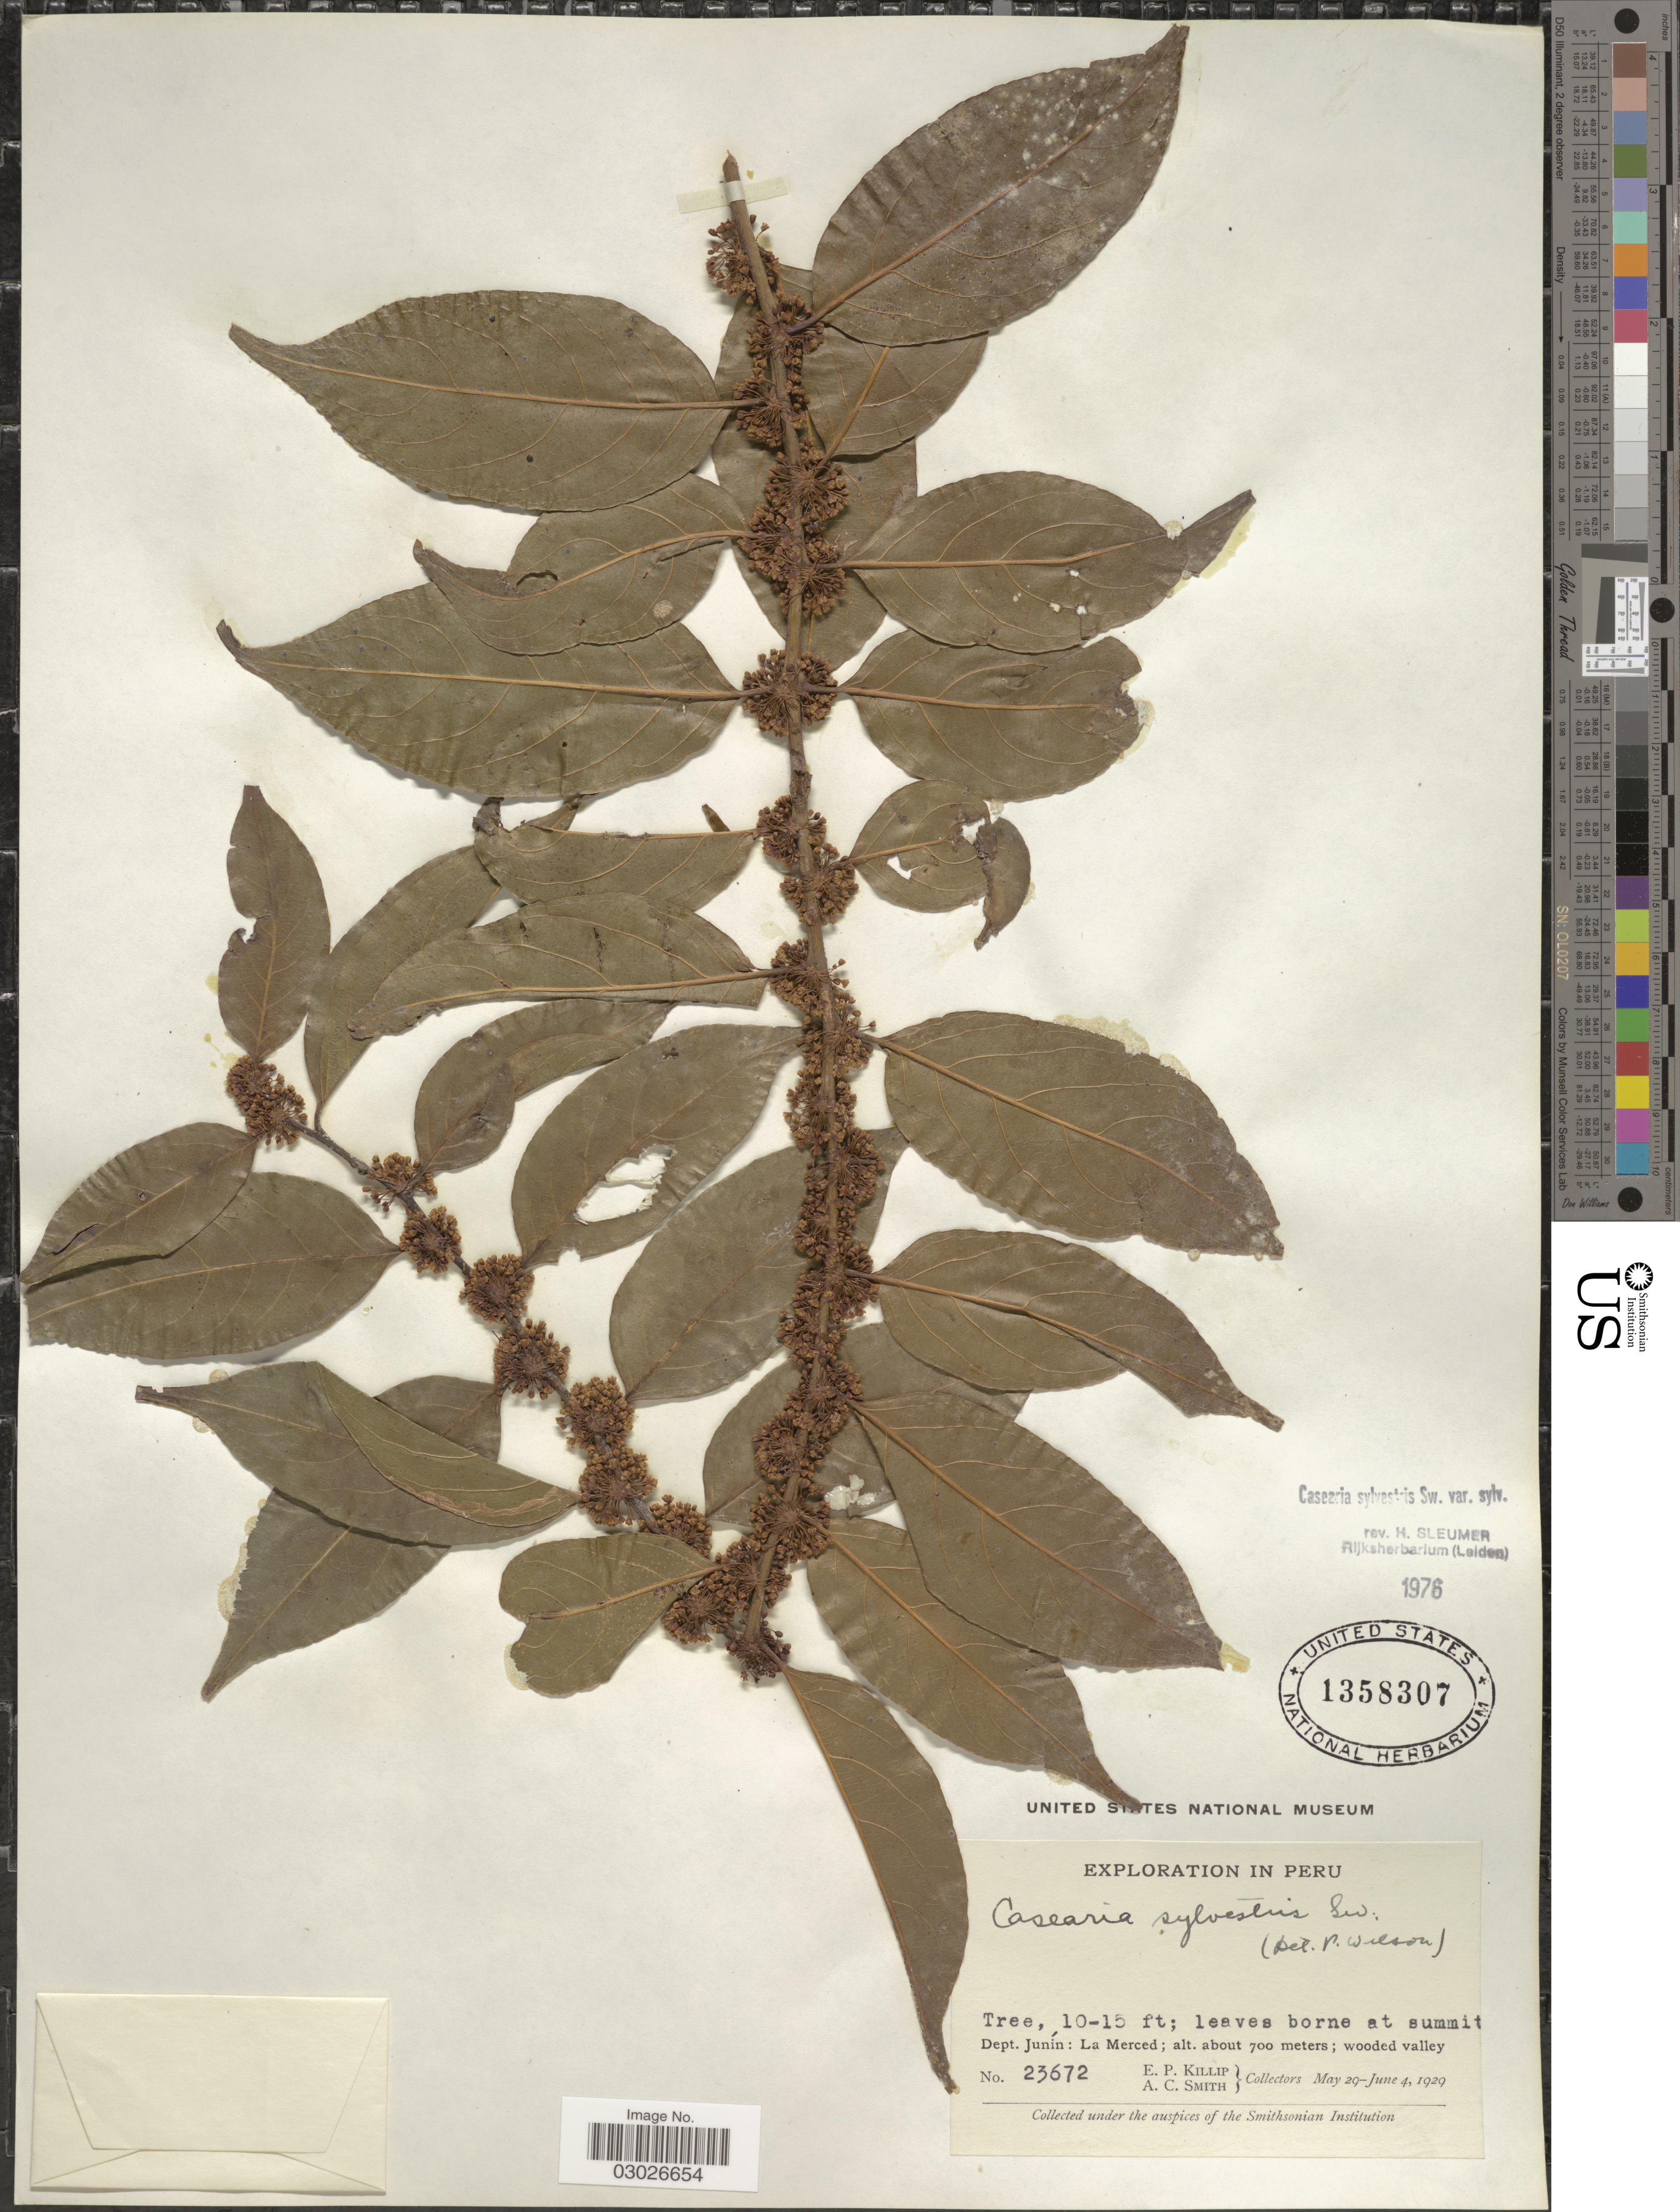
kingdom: Plantae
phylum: Tracheophyta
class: Magnoliopsida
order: Malpighiales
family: Salicaceae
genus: Casearia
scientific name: Casearia sylvestris var. sylvestris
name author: Sw.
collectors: E. P. Killip & A. C. Smith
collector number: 23672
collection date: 1929-05-20/1929-06-04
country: Peru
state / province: Junín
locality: Leaves borne at summit. Dept. Junín: La Merced.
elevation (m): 700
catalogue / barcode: US 1358307